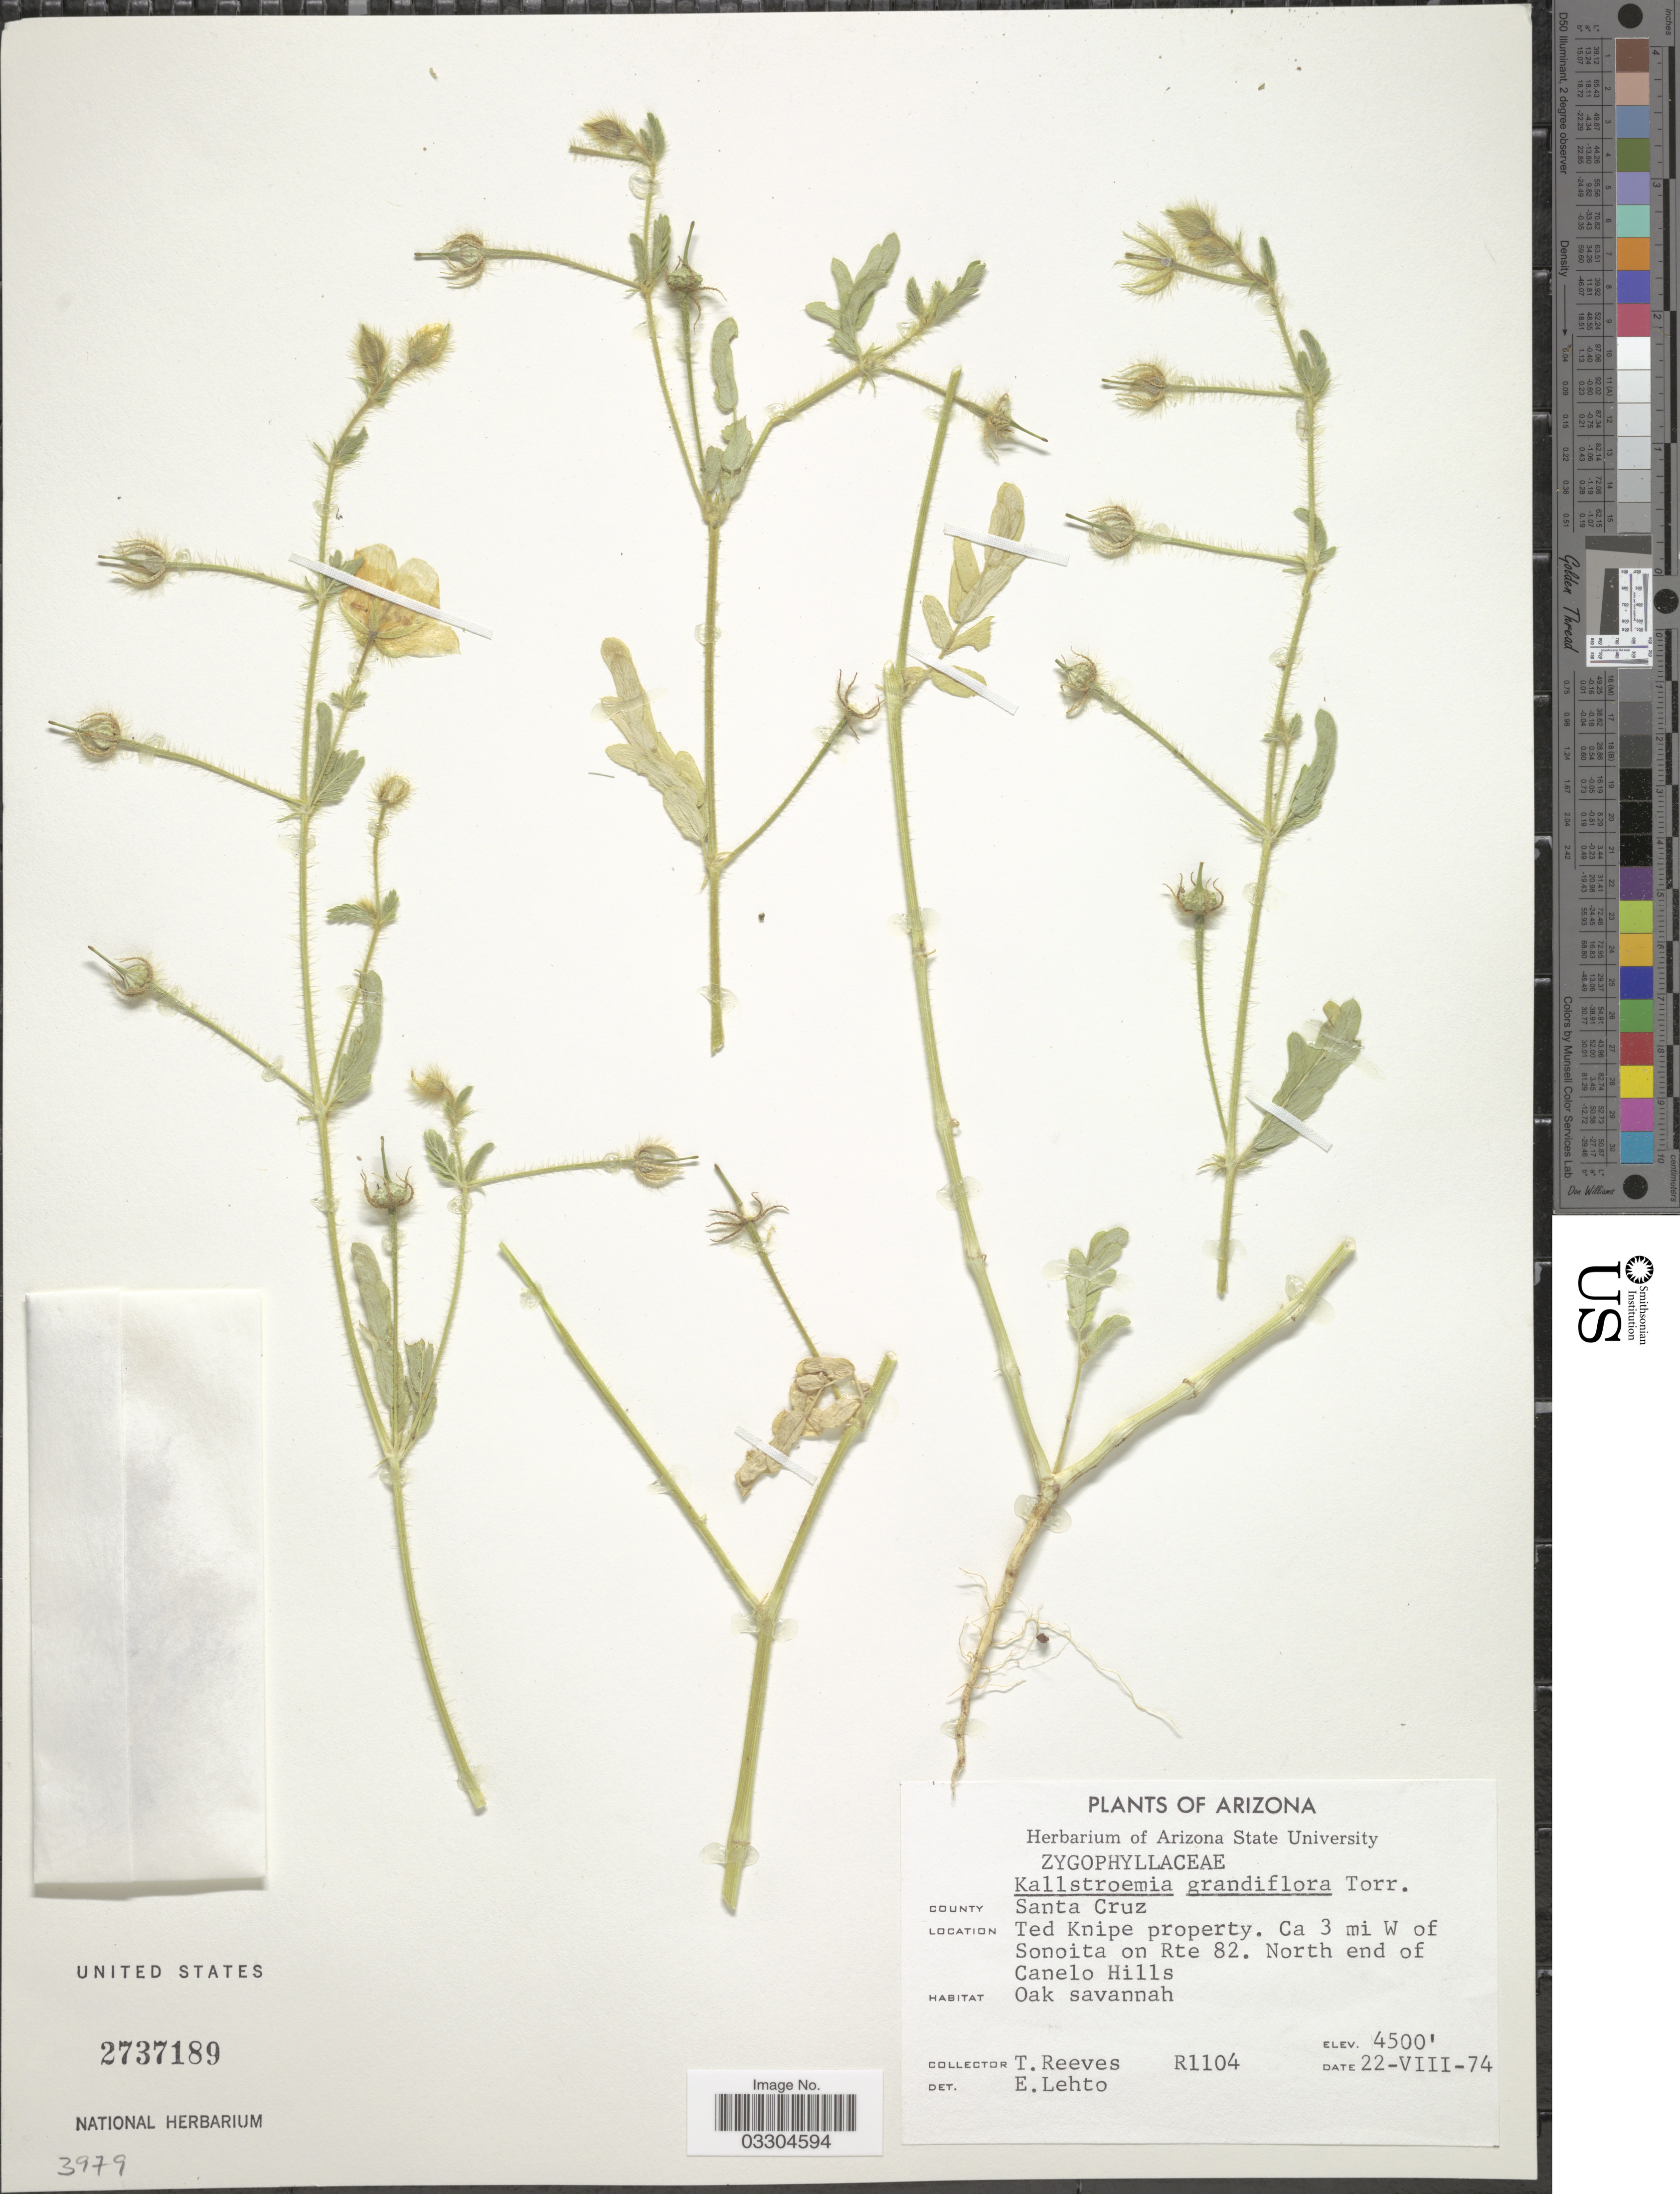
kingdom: Plantae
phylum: Tracheophyta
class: Magnoliopsida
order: Zygophyllales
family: Zygophyllaceae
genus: Kallstroemia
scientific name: Kallstroemia grandiflora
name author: Torr. ex A. Gray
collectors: T. Reeves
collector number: R1104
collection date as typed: Transcribed d/m/y: 22/8/74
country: United States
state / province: Arizona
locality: County Santa Cruz. Ted Knipe property. Ca 3 mi W of Sonoita on Rte 82. North end of Canelo Hills.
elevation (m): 1372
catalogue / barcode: US 2737189